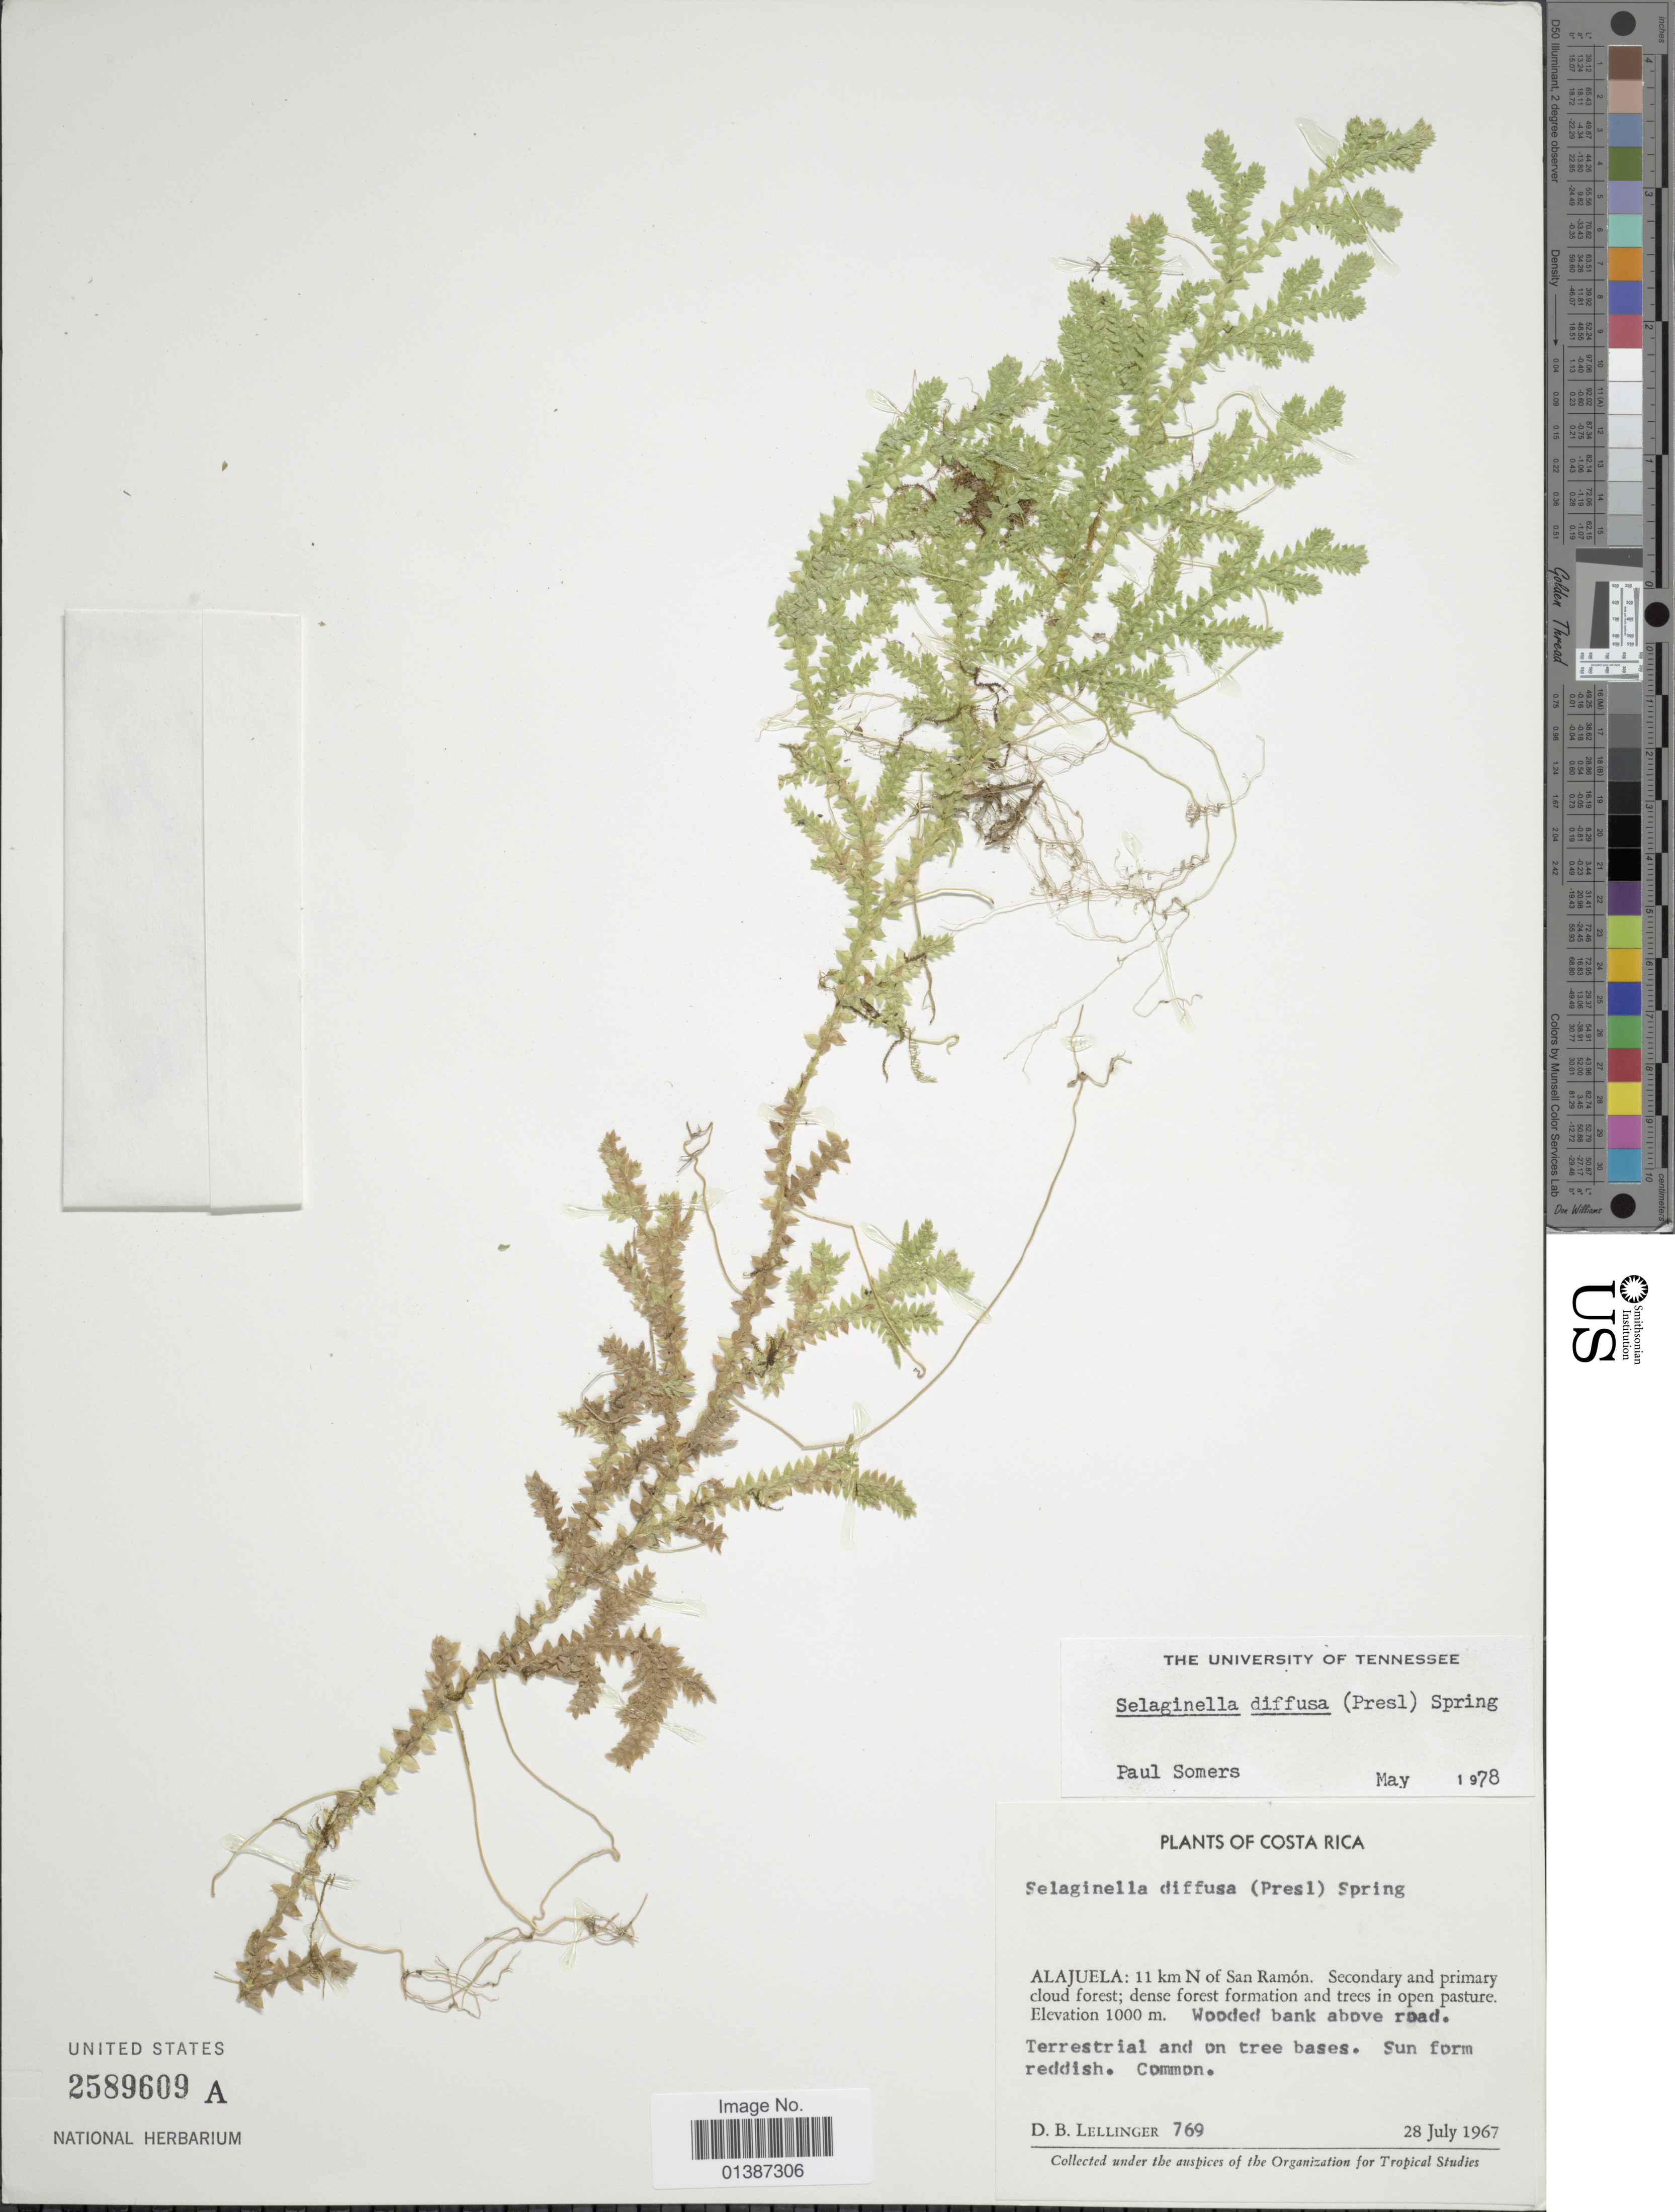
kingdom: Plantae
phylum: Tracheophyta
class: Lycopodiopsida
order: Selaginellales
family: Selaginellaceae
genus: Selaginella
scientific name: Selaginella diffusa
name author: (C. Presl) Spring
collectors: D. B. Lellinger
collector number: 769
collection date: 1967-07-28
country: Costa Rica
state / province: Alajuela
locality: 11 km N of San Ramón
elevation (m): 1000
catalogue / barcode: US 2589609A